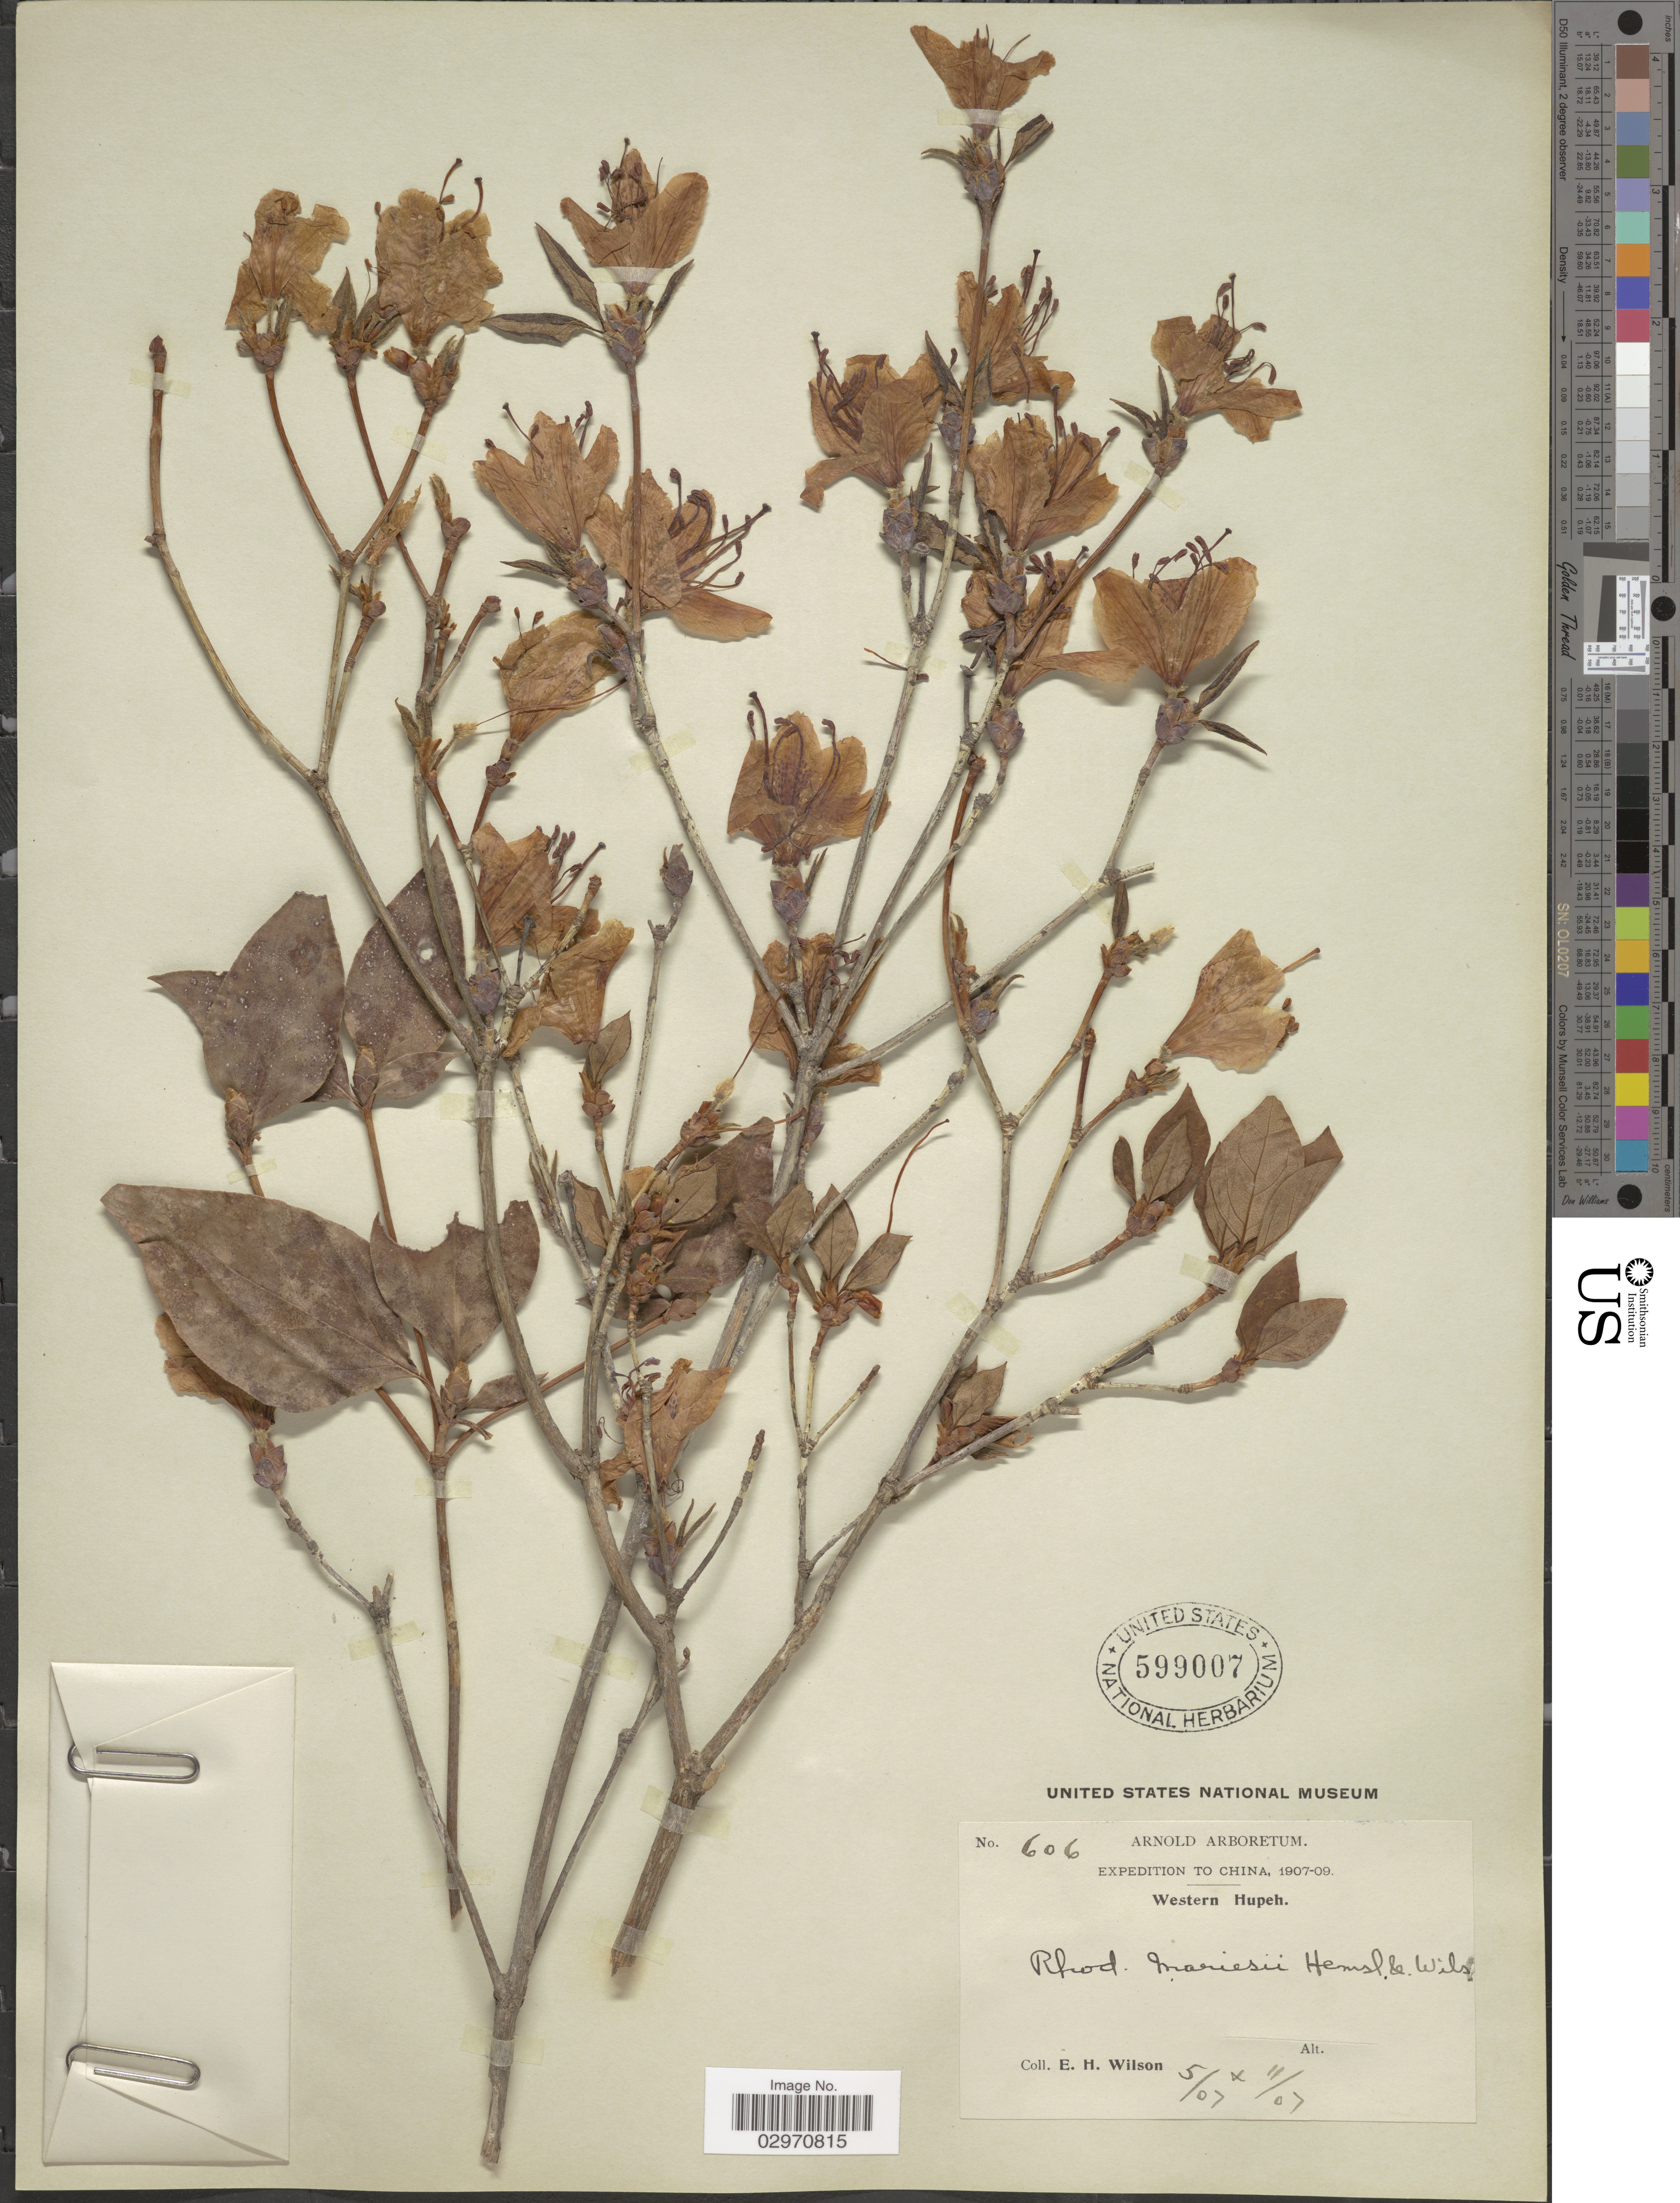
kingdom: Plantae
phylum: Tracheophyta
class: Magnoliopsida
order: Ericales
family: Ericaceae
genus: Rhododendron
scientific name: Rhododendron farrerae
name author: Sweet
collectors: E. Wilson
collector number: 606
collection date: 1907-05/1907-11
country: China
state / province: Hubei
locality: Western Hupeh.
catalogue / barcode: US 599007